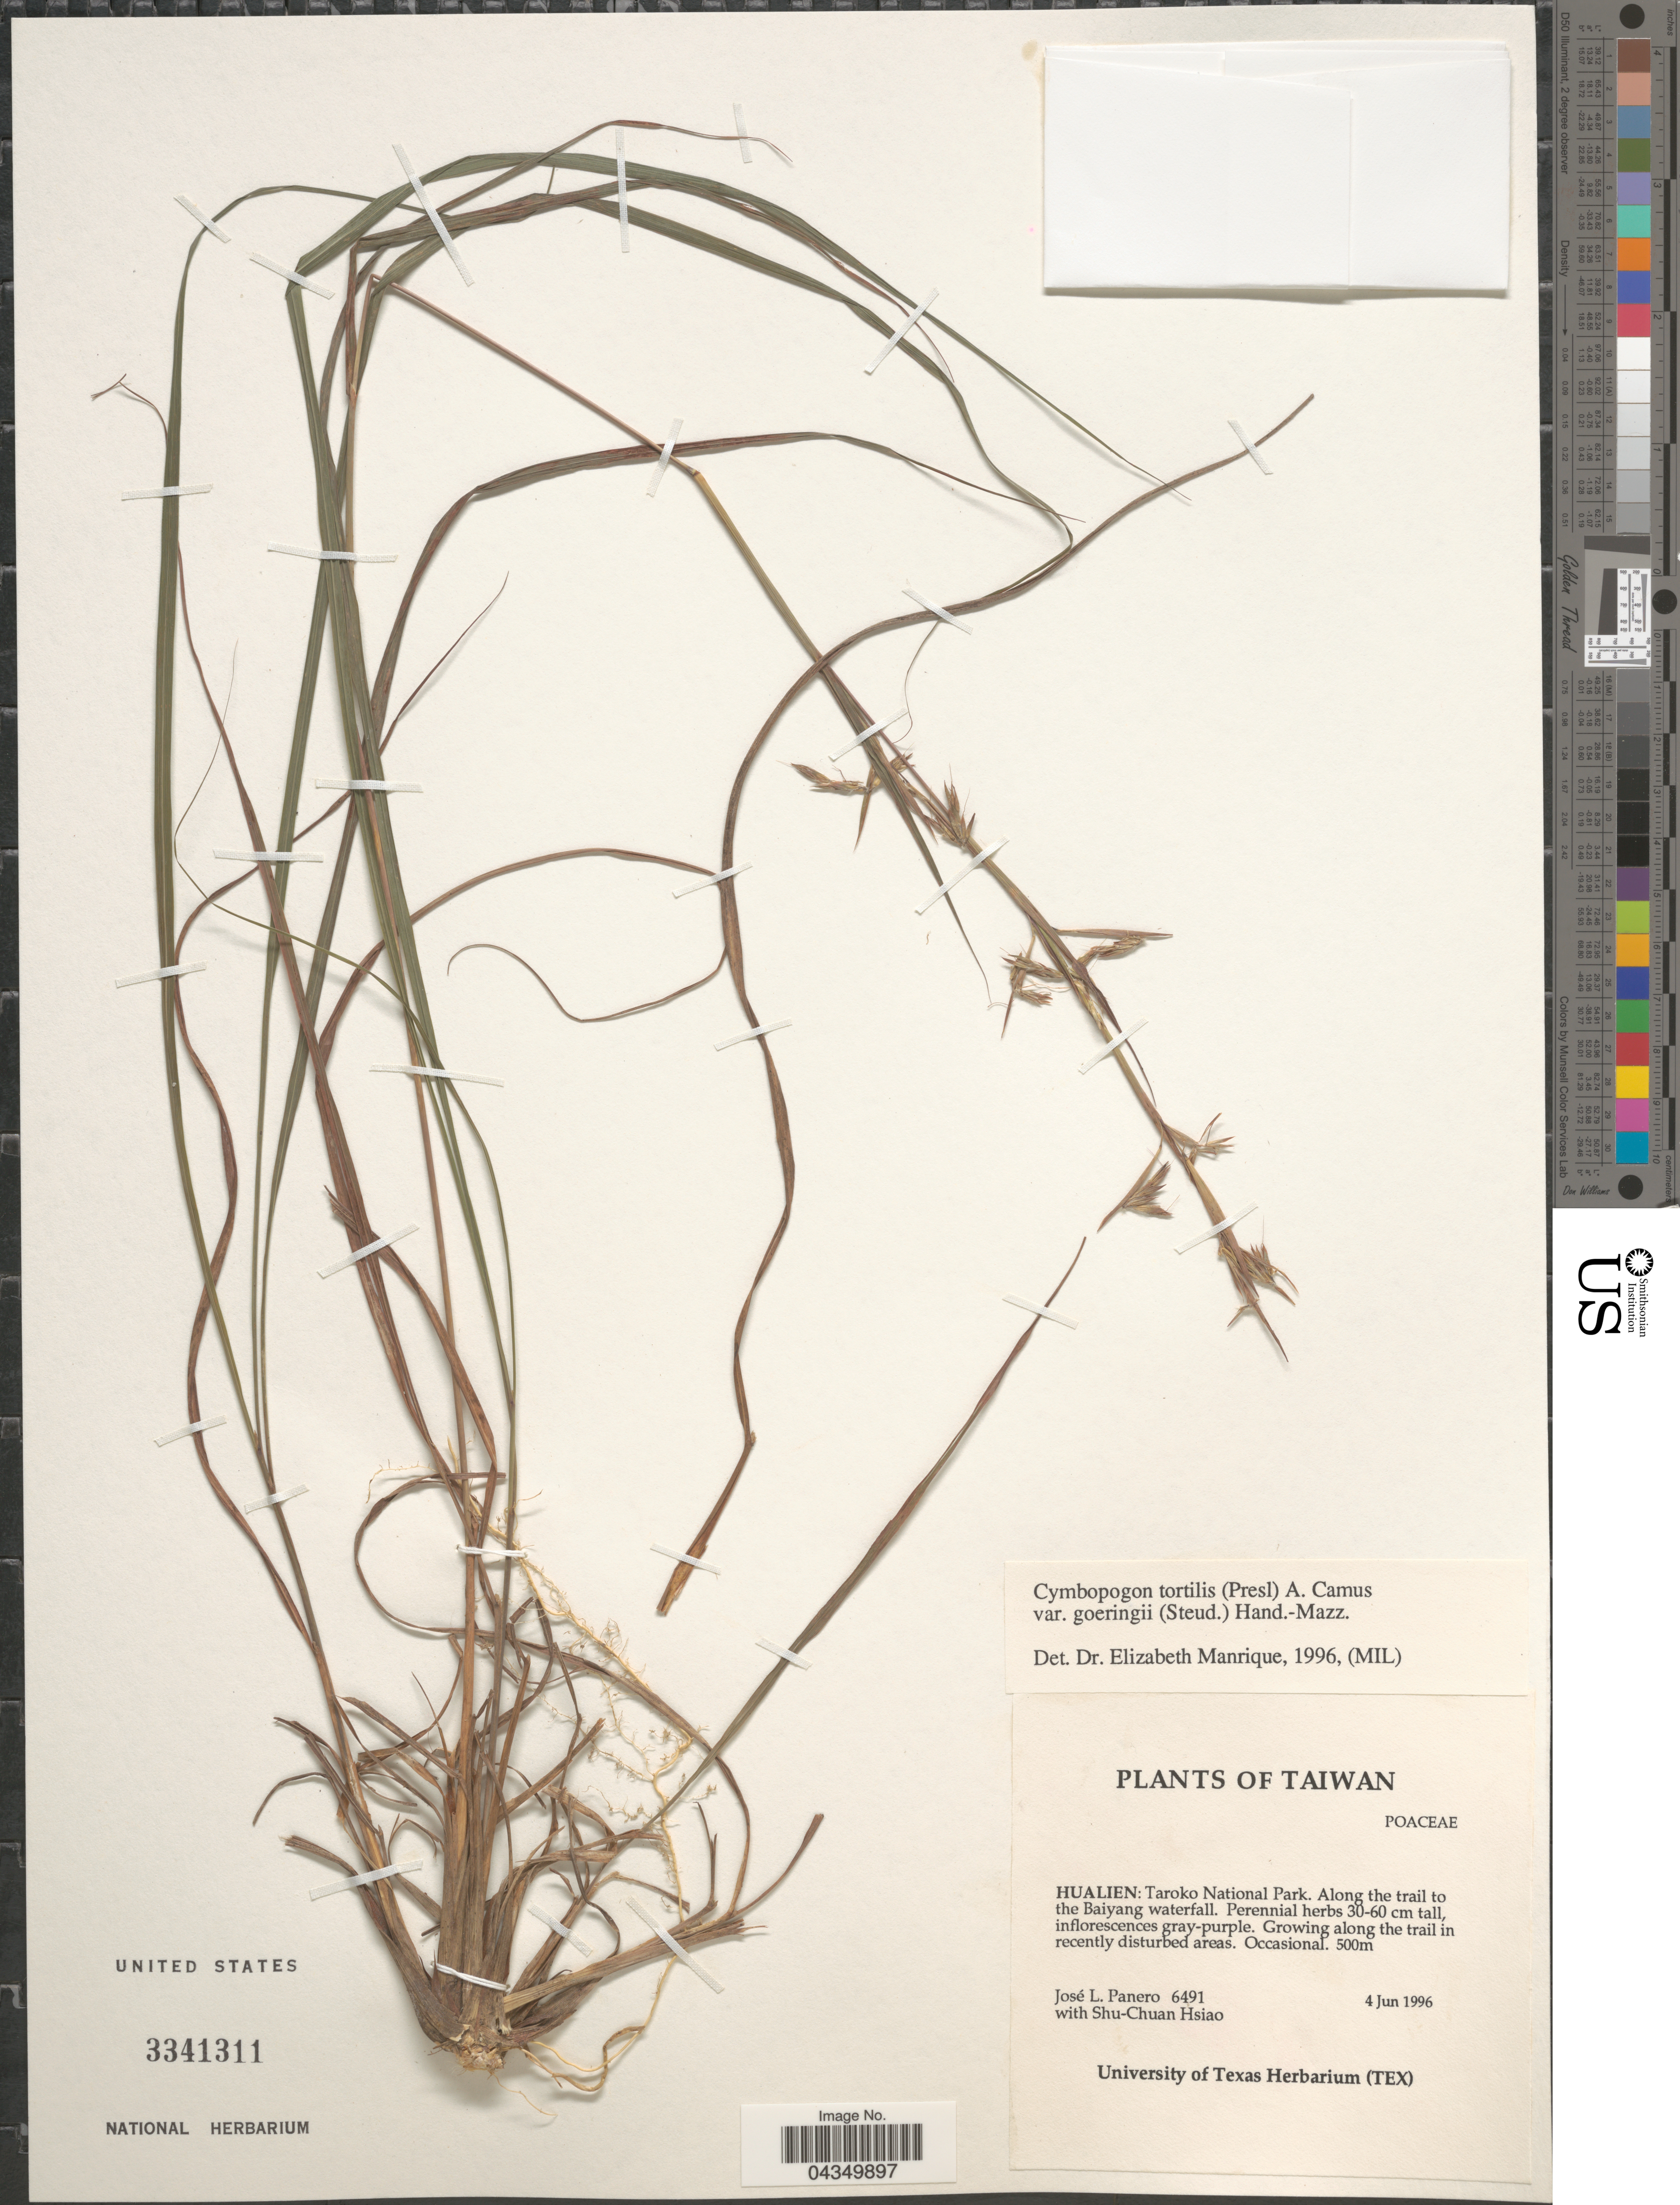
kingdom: Plantae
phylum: Tracheophyta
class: Liliopsida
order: Poales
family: Poaceae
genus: Cymbopogon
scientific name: Cymbopogon goeringii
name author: A. Camus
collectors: J. L. Panero & S. Hsiao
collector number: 6491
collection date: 1996-06-04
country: Taiwan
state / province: Hualien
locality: Taroko National Park. Along the trail to the Baiyang waterfall.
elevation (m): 500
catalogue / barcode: US 3341311